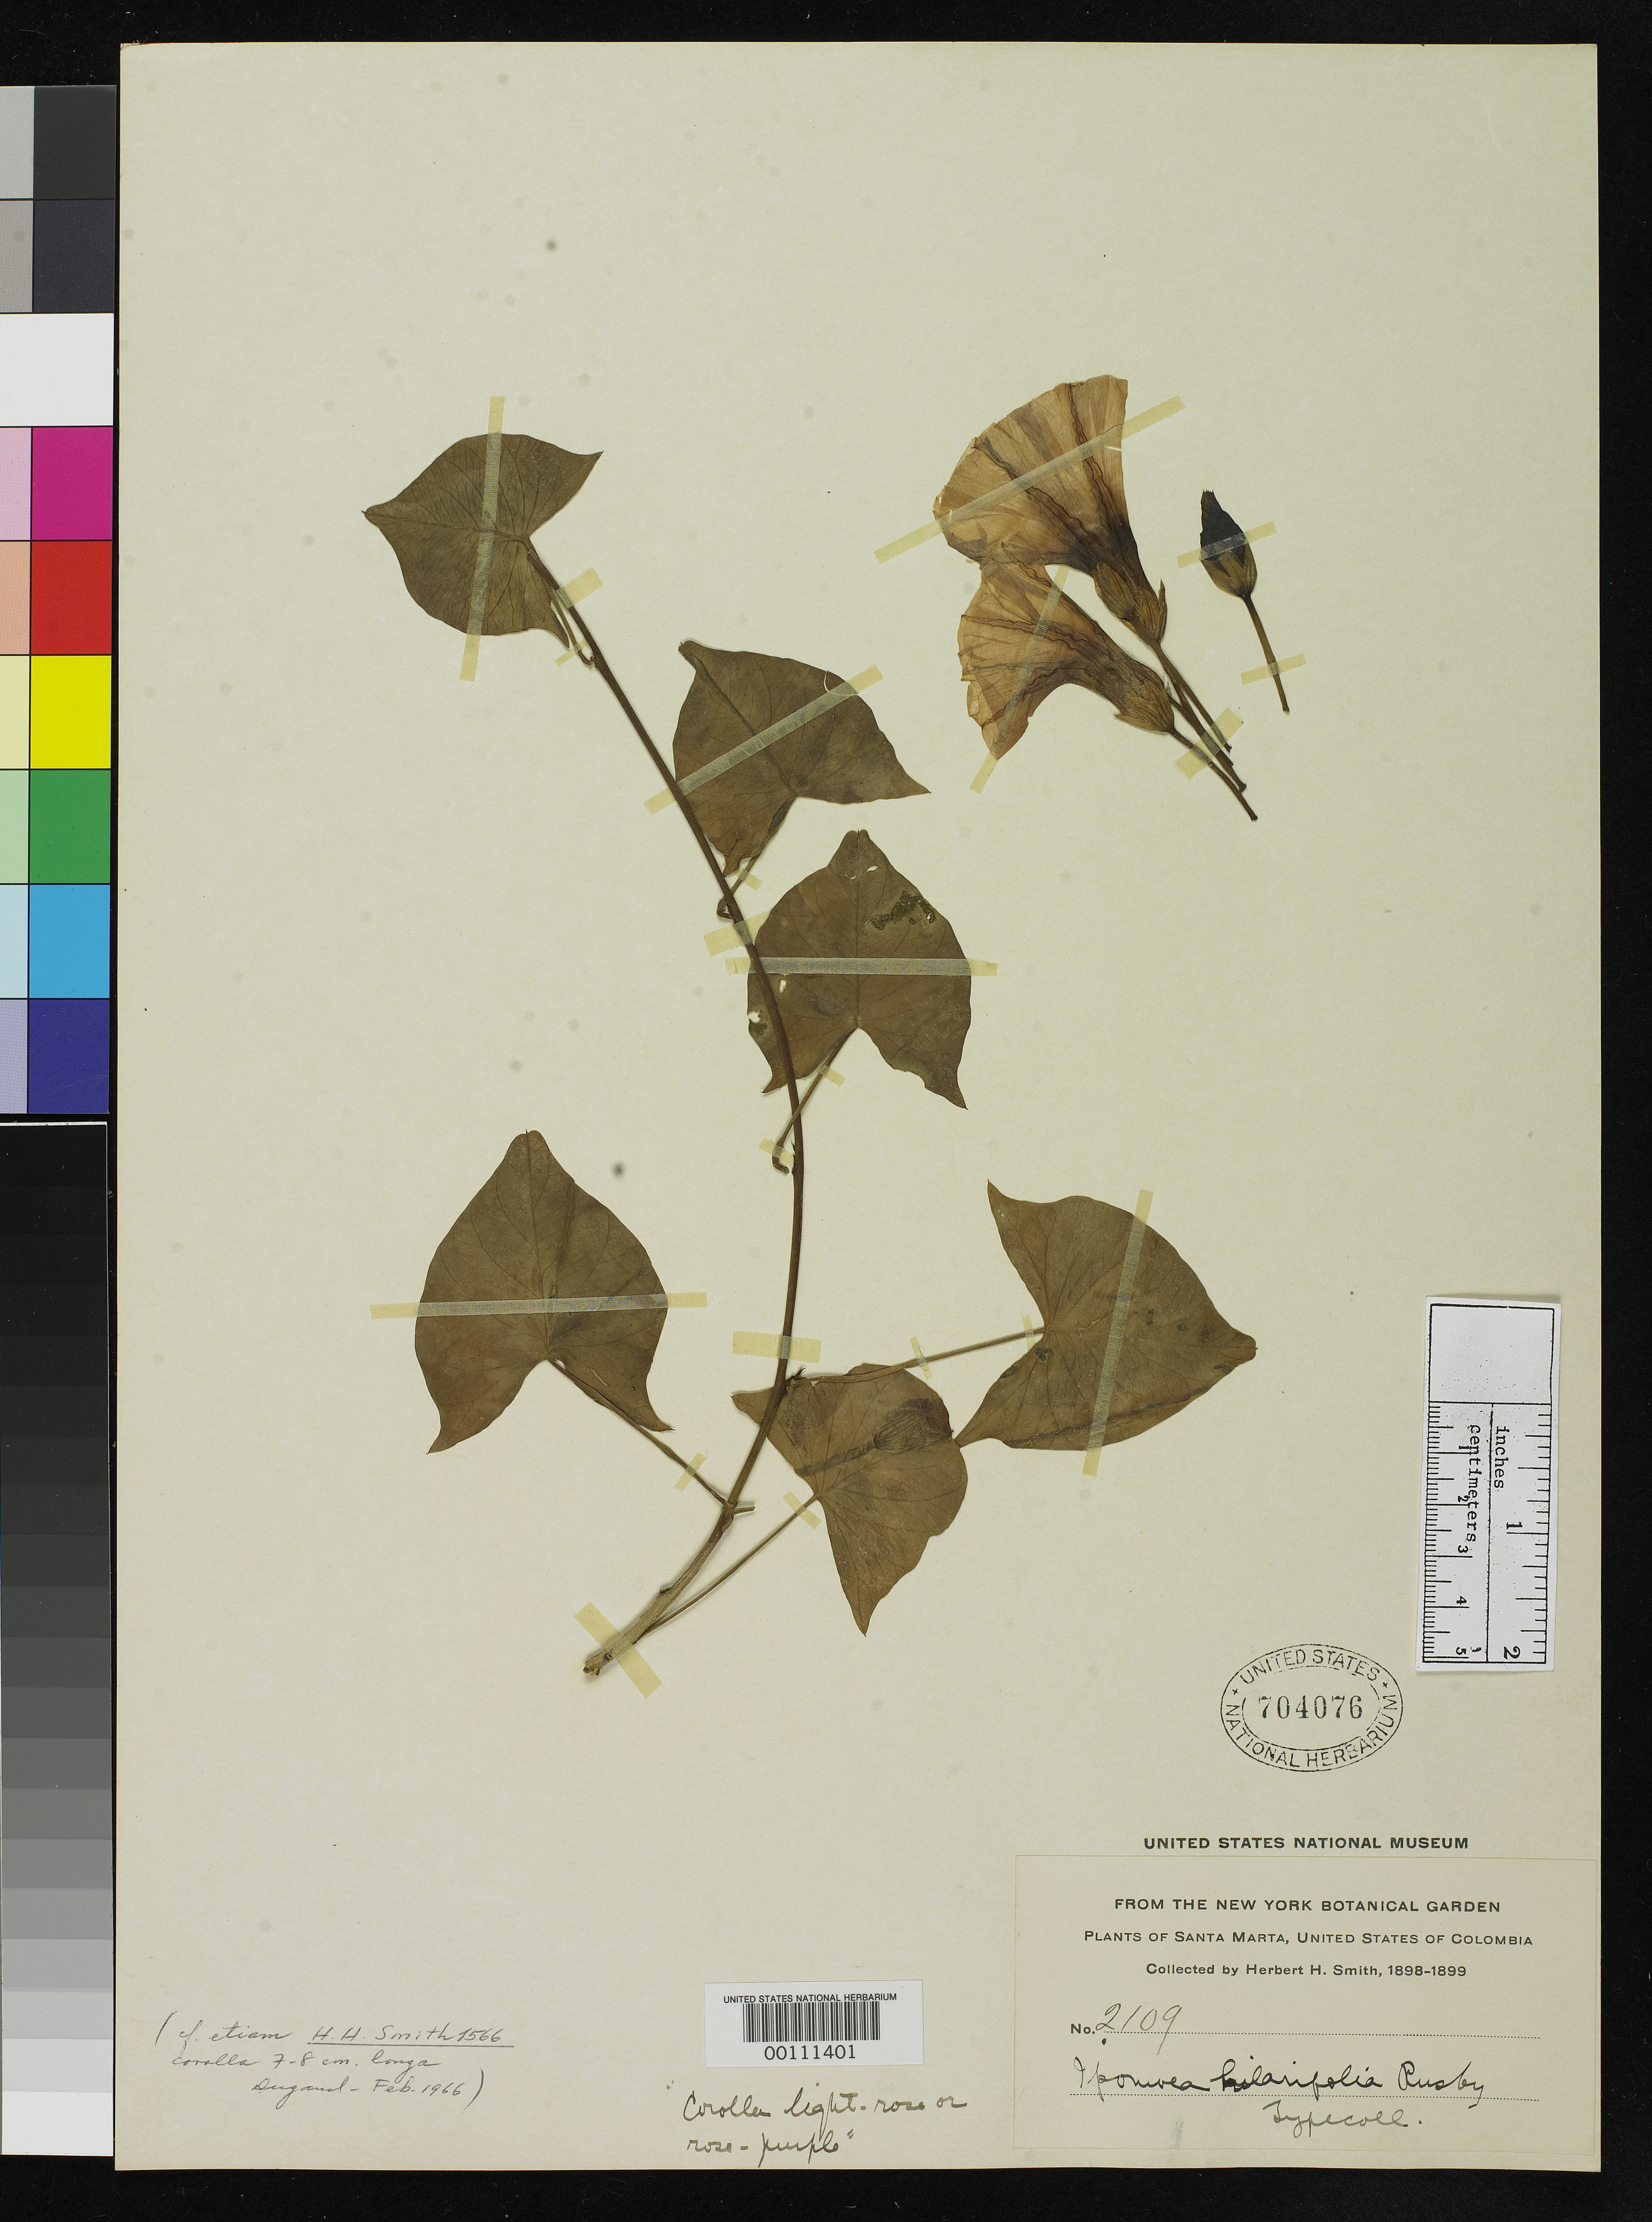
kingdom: Plantae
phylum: Tracheophyta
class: Magnoliopsida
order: Solanales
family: Convolvulaceae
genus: Ipomoea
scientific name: Ipomoea hilarifolia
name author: Rusby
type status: Isotype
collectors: Herbert H. Smith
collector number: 2109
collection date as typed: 04 Apr 1899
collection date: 1899-04-04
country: Colombia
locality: Nequanga seashore.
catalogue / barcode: US 704076